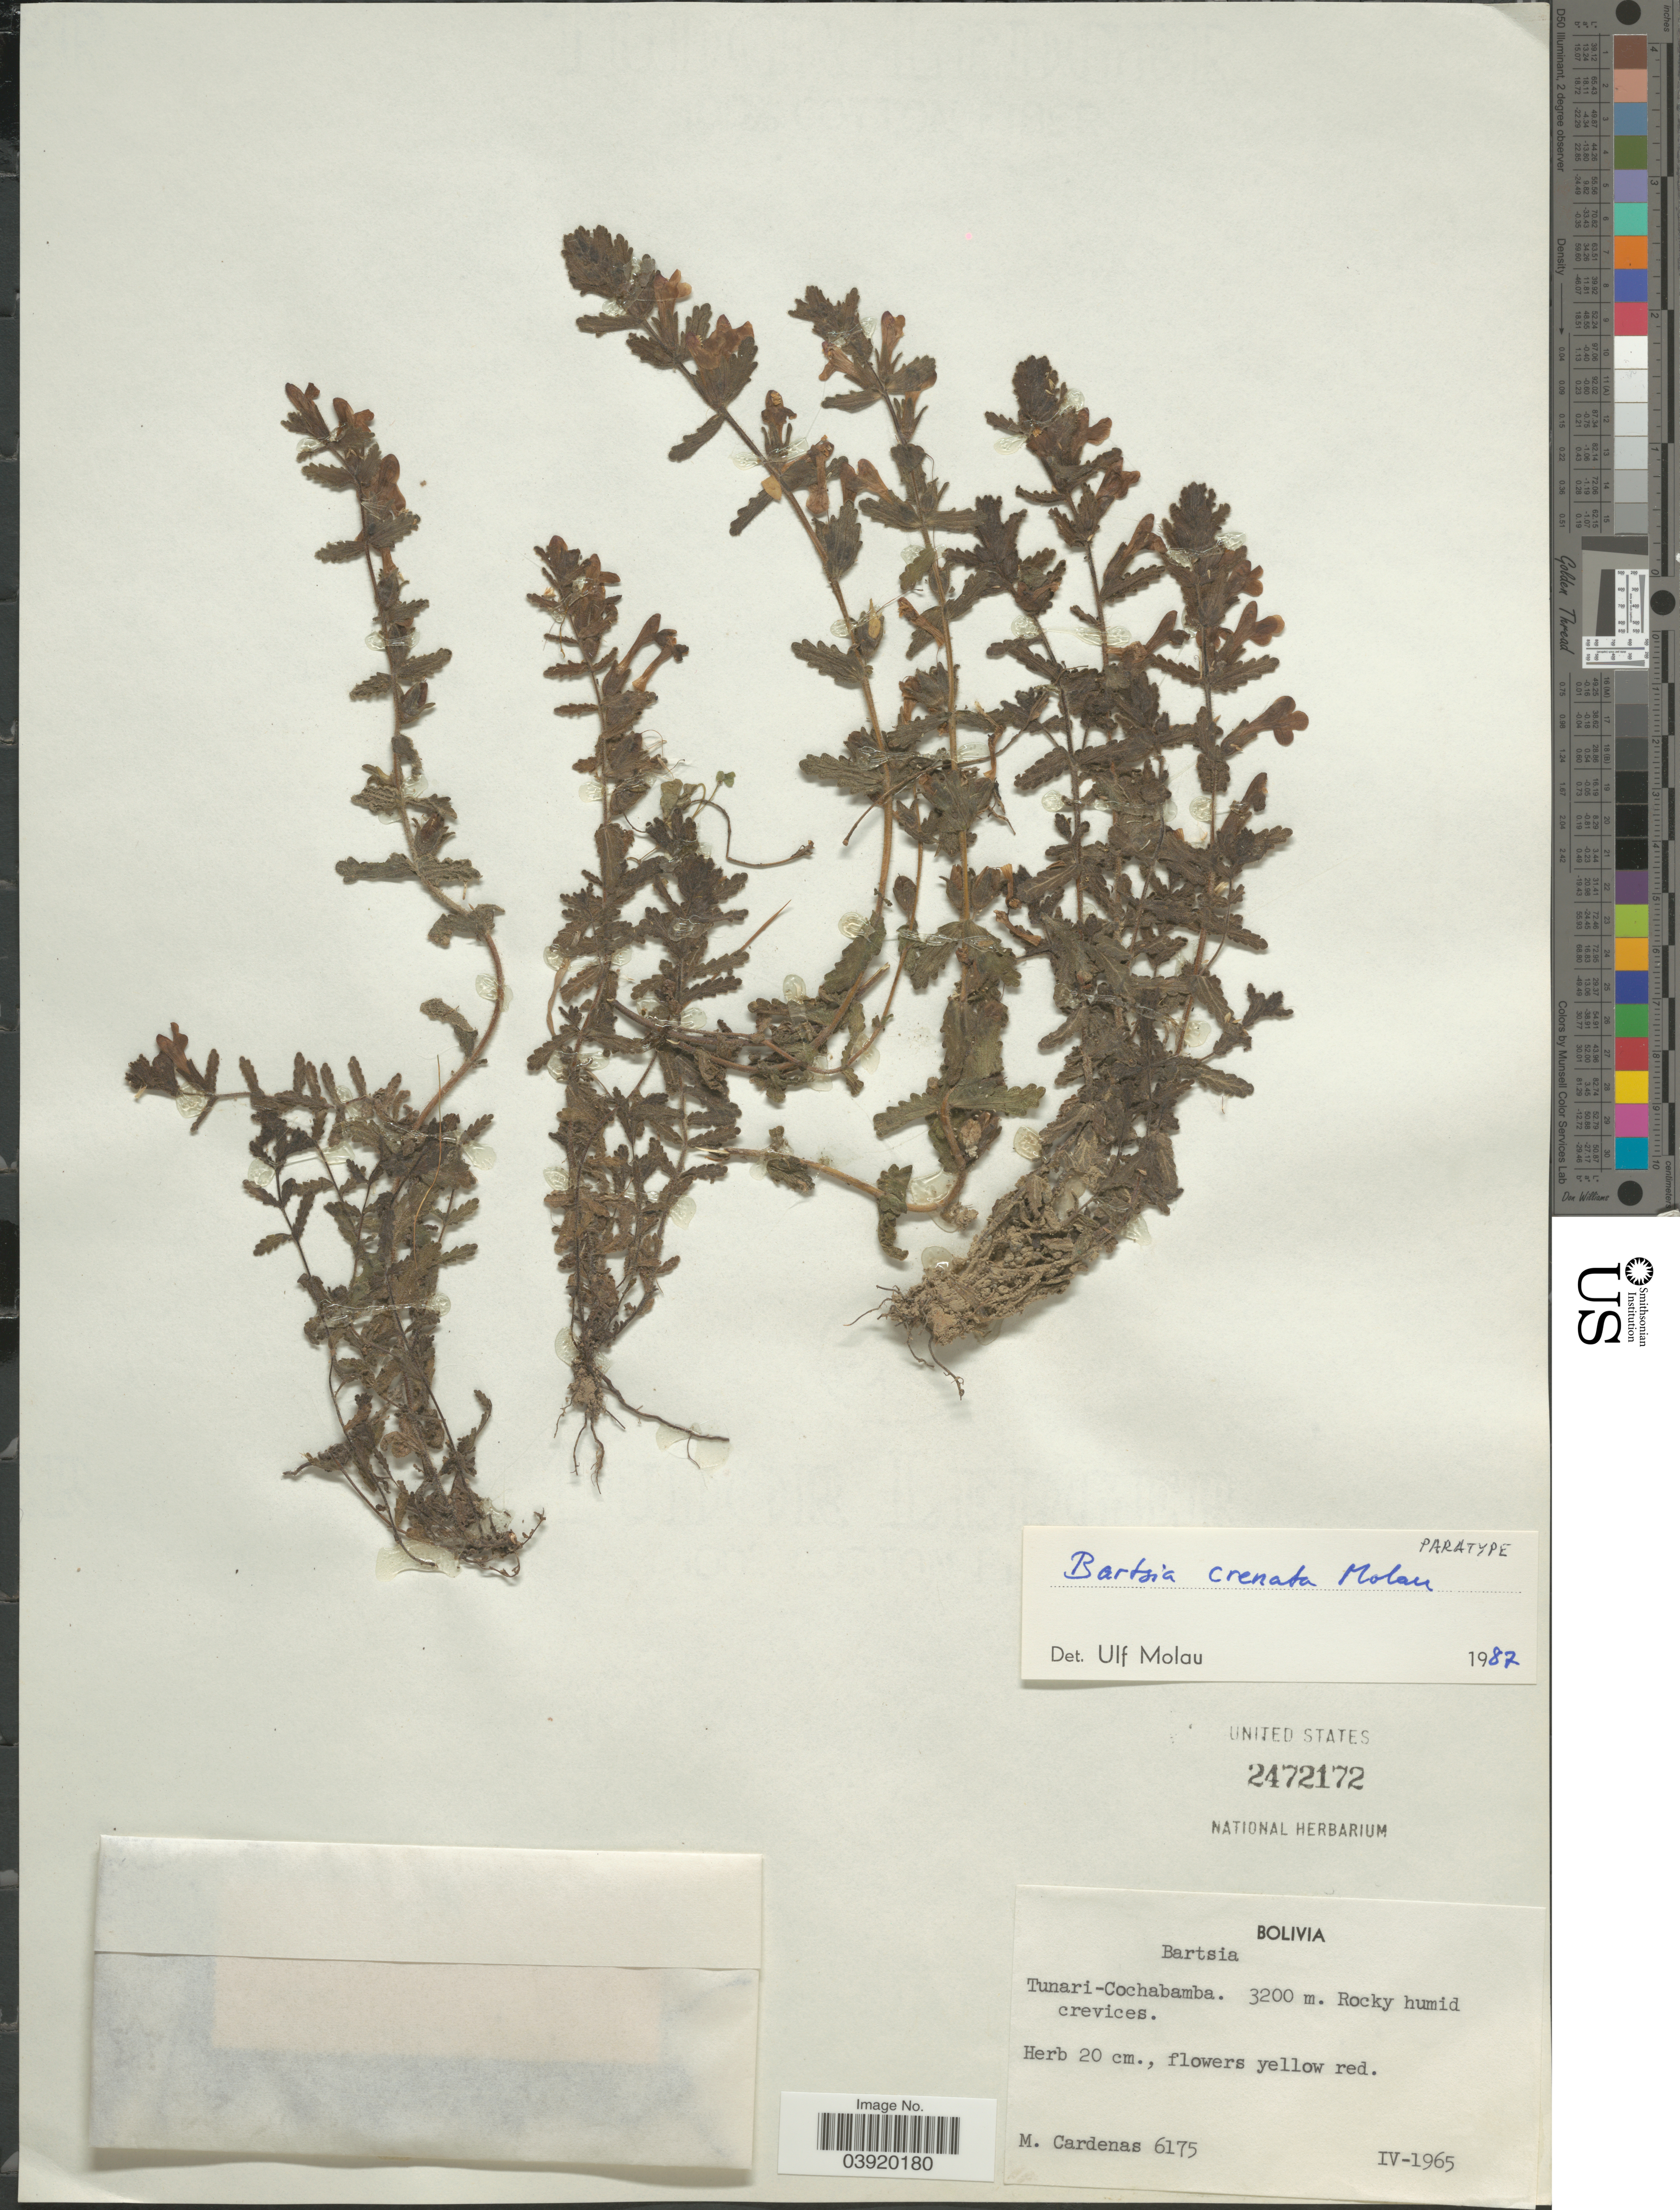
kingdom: Plantae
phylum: Tracheophyta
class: Magnoliopsida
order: Lamiales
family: Orobanchaceae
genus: Bartsia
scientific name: Bartsia crenata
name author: Molau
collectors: M. Cárdenas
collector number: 6175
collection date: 1965-04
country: Bolivia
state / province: Cochabamba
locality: Tunari-Cochabamba.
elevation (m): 3200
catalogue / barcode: US 2472172